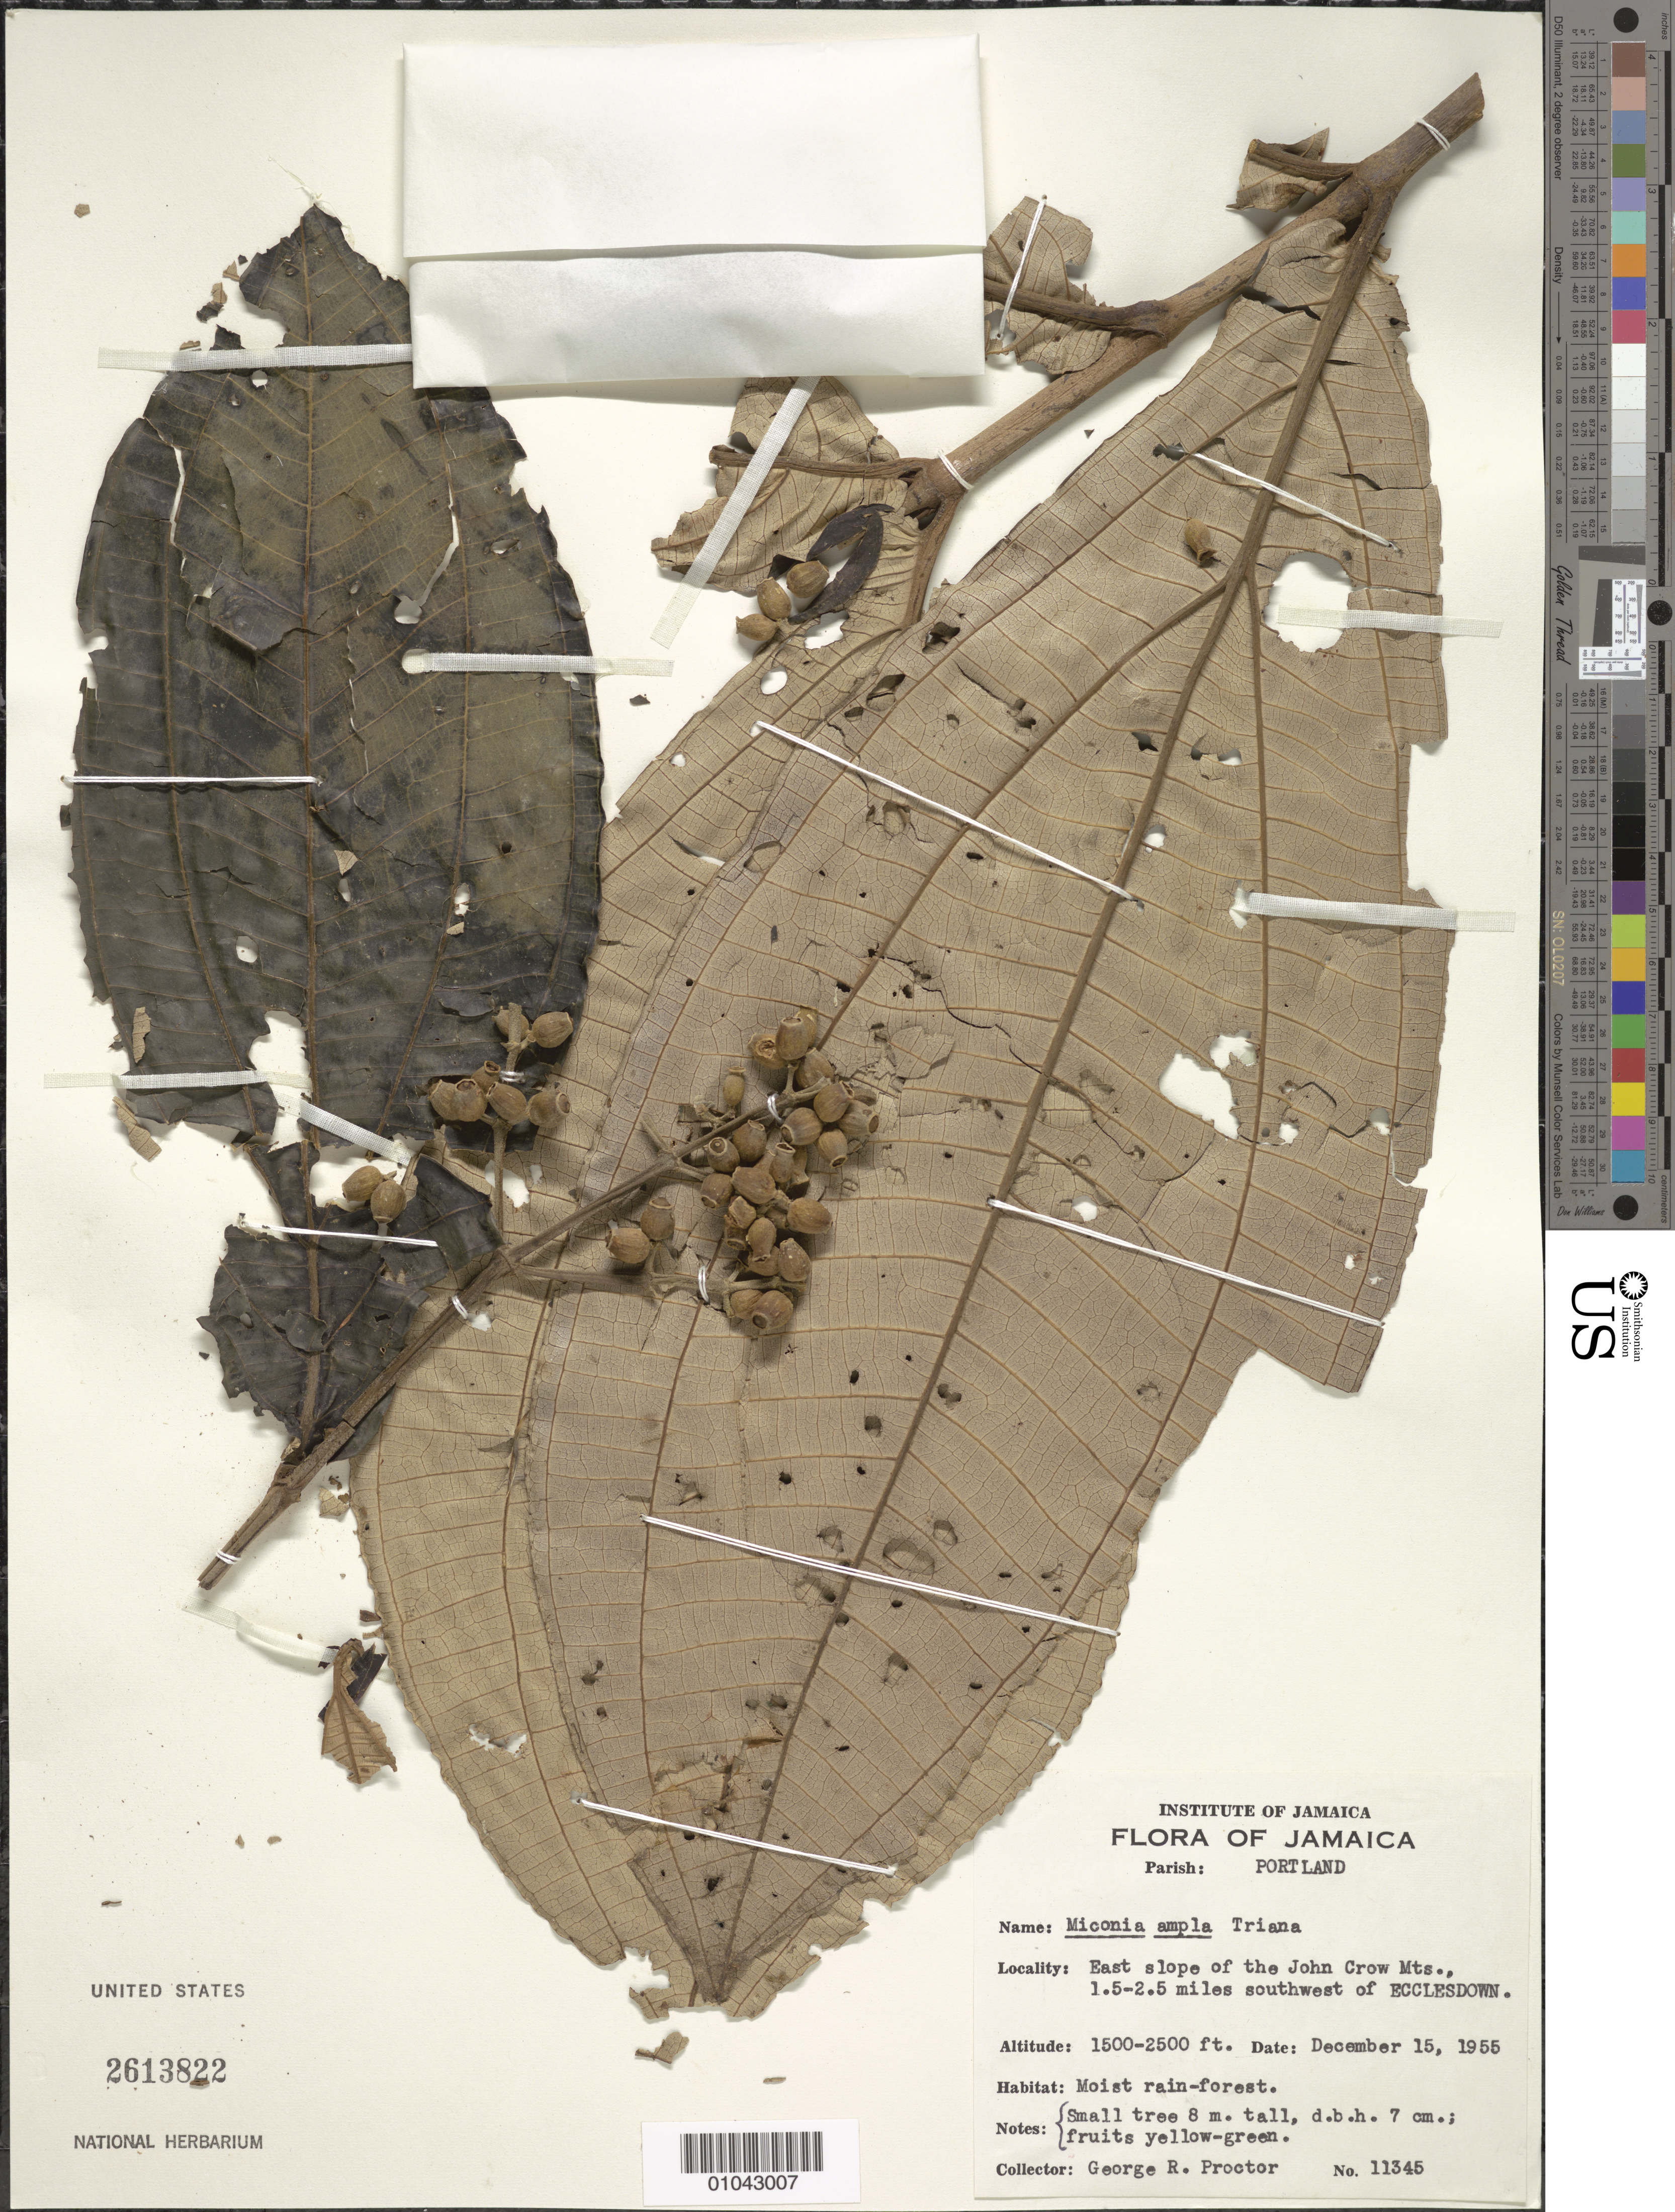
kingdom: Plantae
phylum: Tracheophyta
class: Magnoliopsida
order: Myrtales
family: Melastomataceae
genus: Miconia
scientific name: Miconia ampla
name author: Triana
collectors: G. R. Proctor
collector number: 11345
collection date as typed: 15 Dec 1955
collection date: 1955-12-15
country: Jamaica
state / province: Portland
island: Jamaica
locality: John Crow Mts., east slope, 1.5-2.5 miles southwest of Ecclesdown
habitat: Moist rainforest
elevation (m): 457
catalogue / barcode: US 2613822